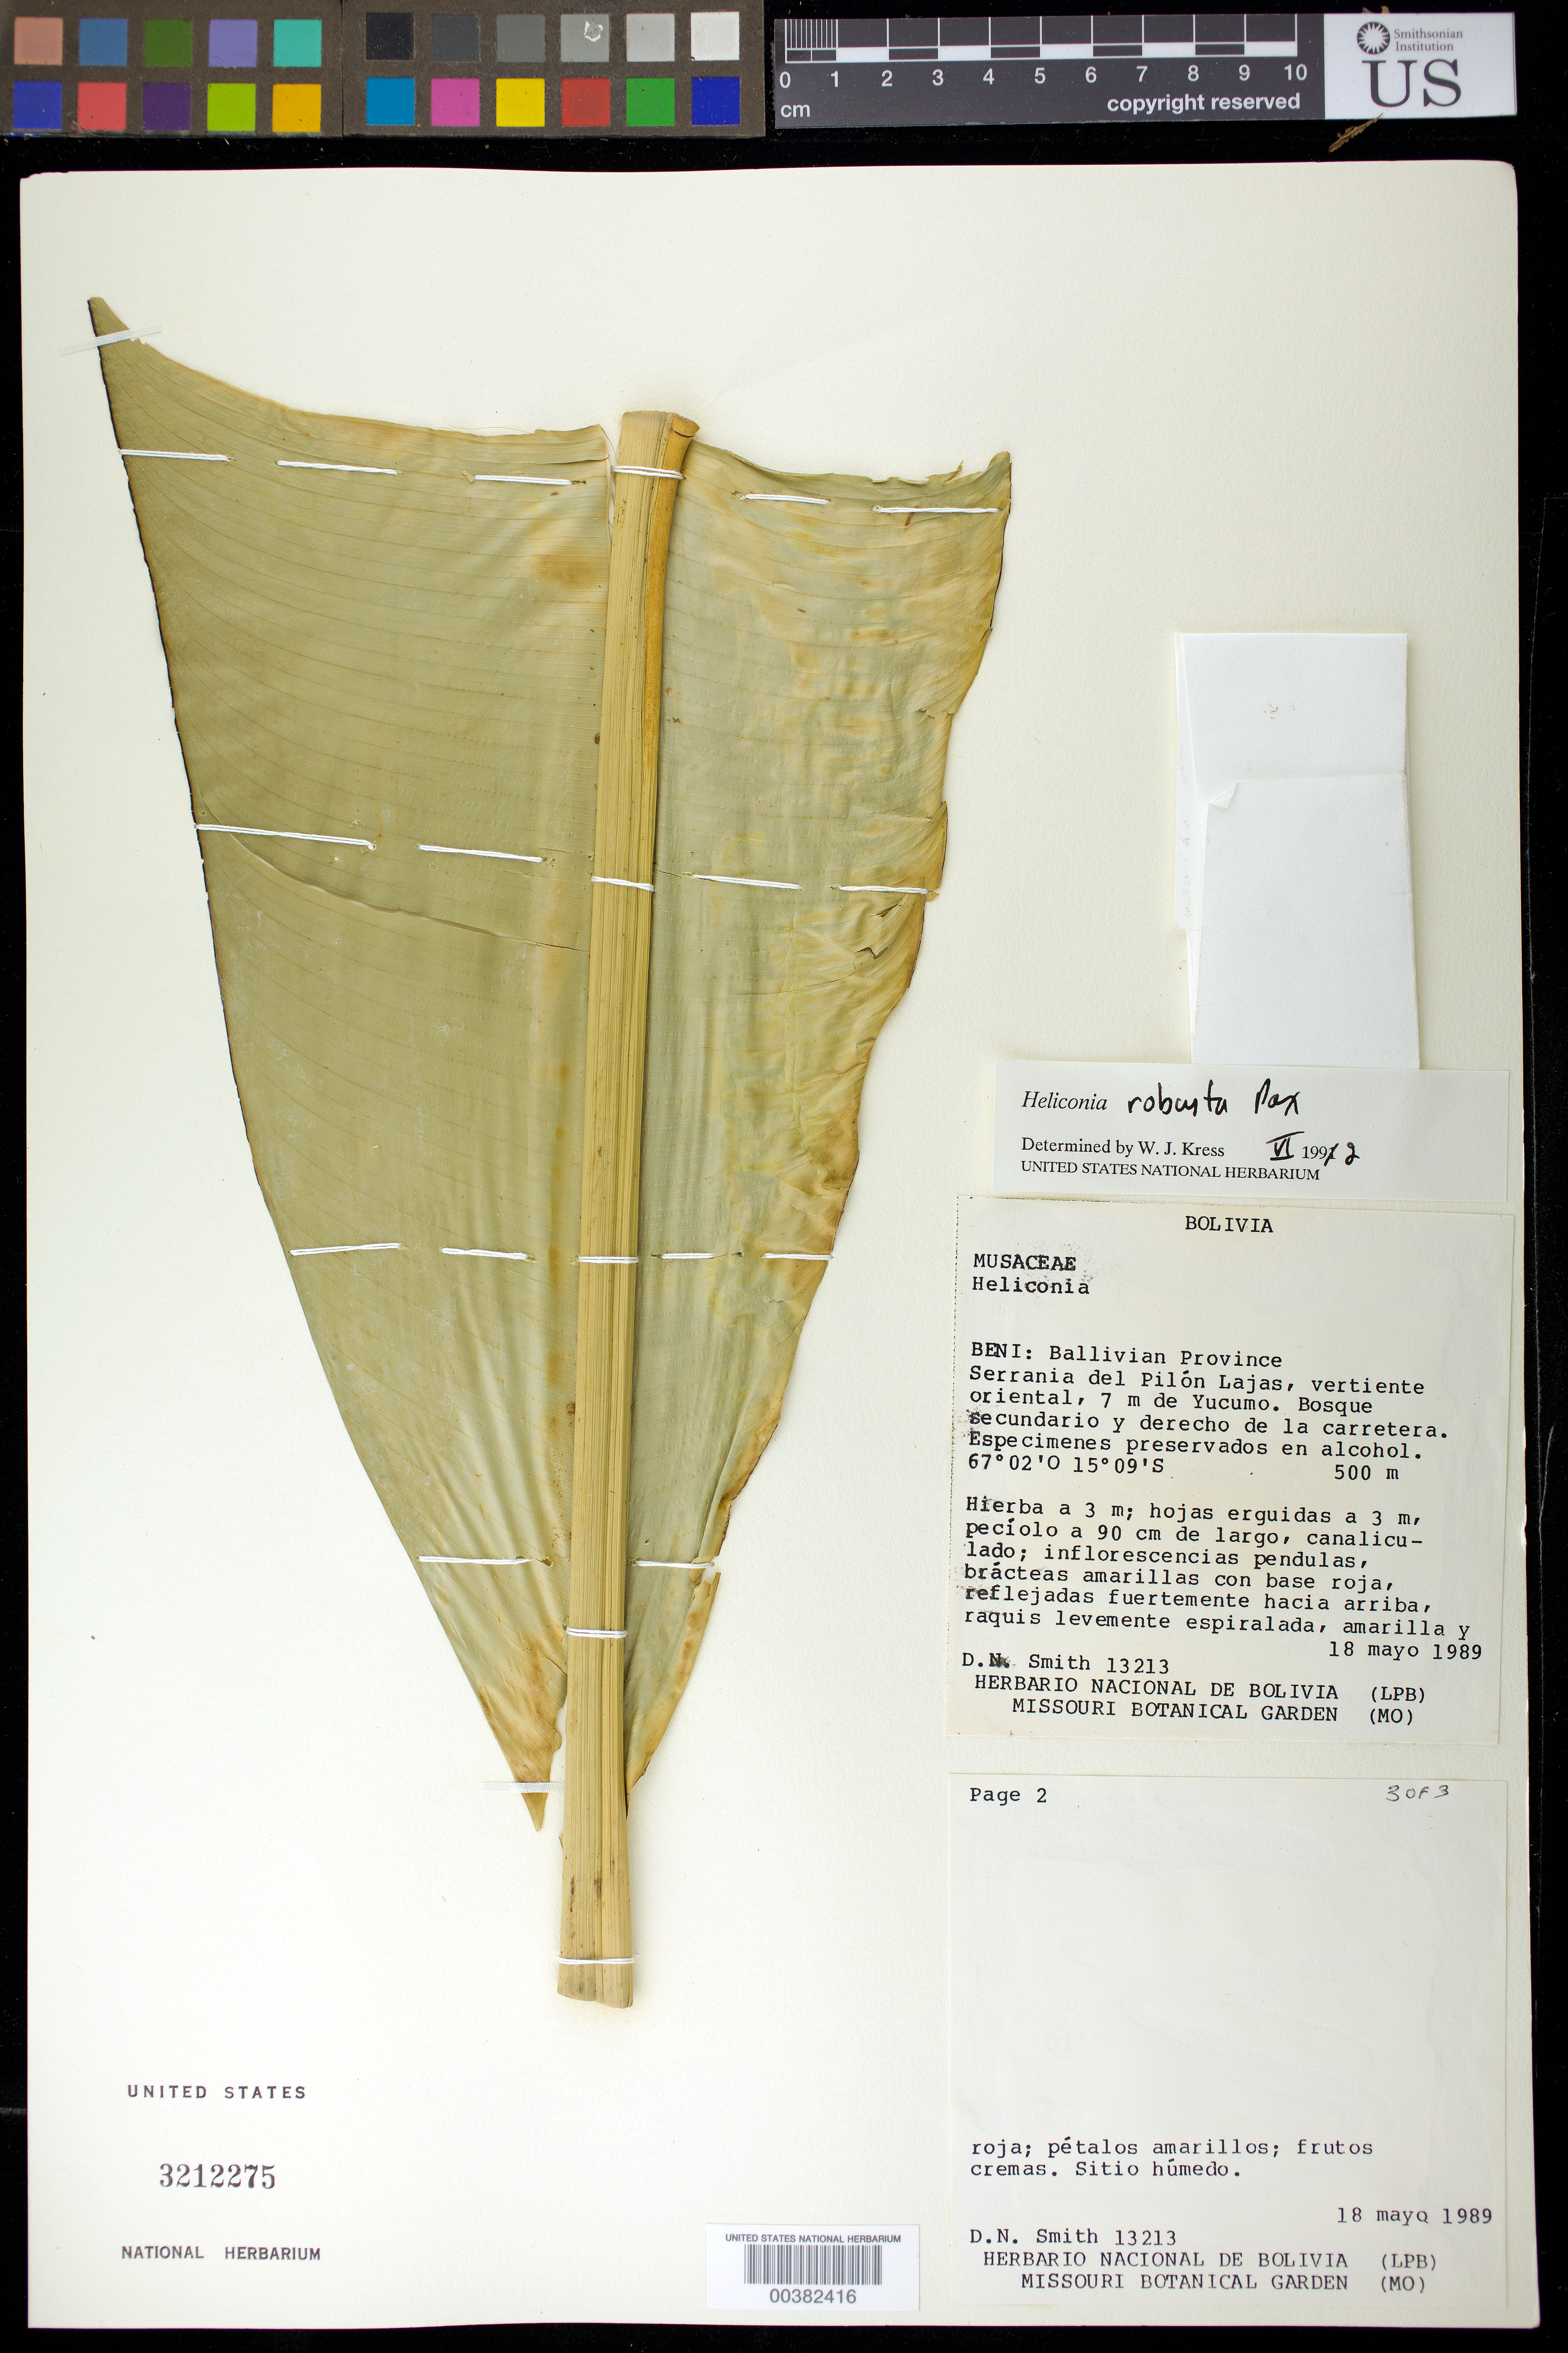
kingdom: Plantae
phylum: Tracheophyta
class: Liliopsida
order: Zingiberales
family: Heliconiaceae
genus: Heliconia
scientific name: Heliconia robusta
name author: Pax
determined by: Kress, W. J., (US), Smithsonian Institution - National Museum of Natural History (UNITED STATES)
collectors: D. Smith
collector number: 13213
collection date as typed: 18 May 1989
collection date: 1989-05-18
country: Bolivia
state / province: Beni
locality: Ballivan Prov., Serrania del Pilon Lajas, Vertiente Oriental, 7 m de Yucumo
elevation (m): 500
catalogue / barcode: US 3212275